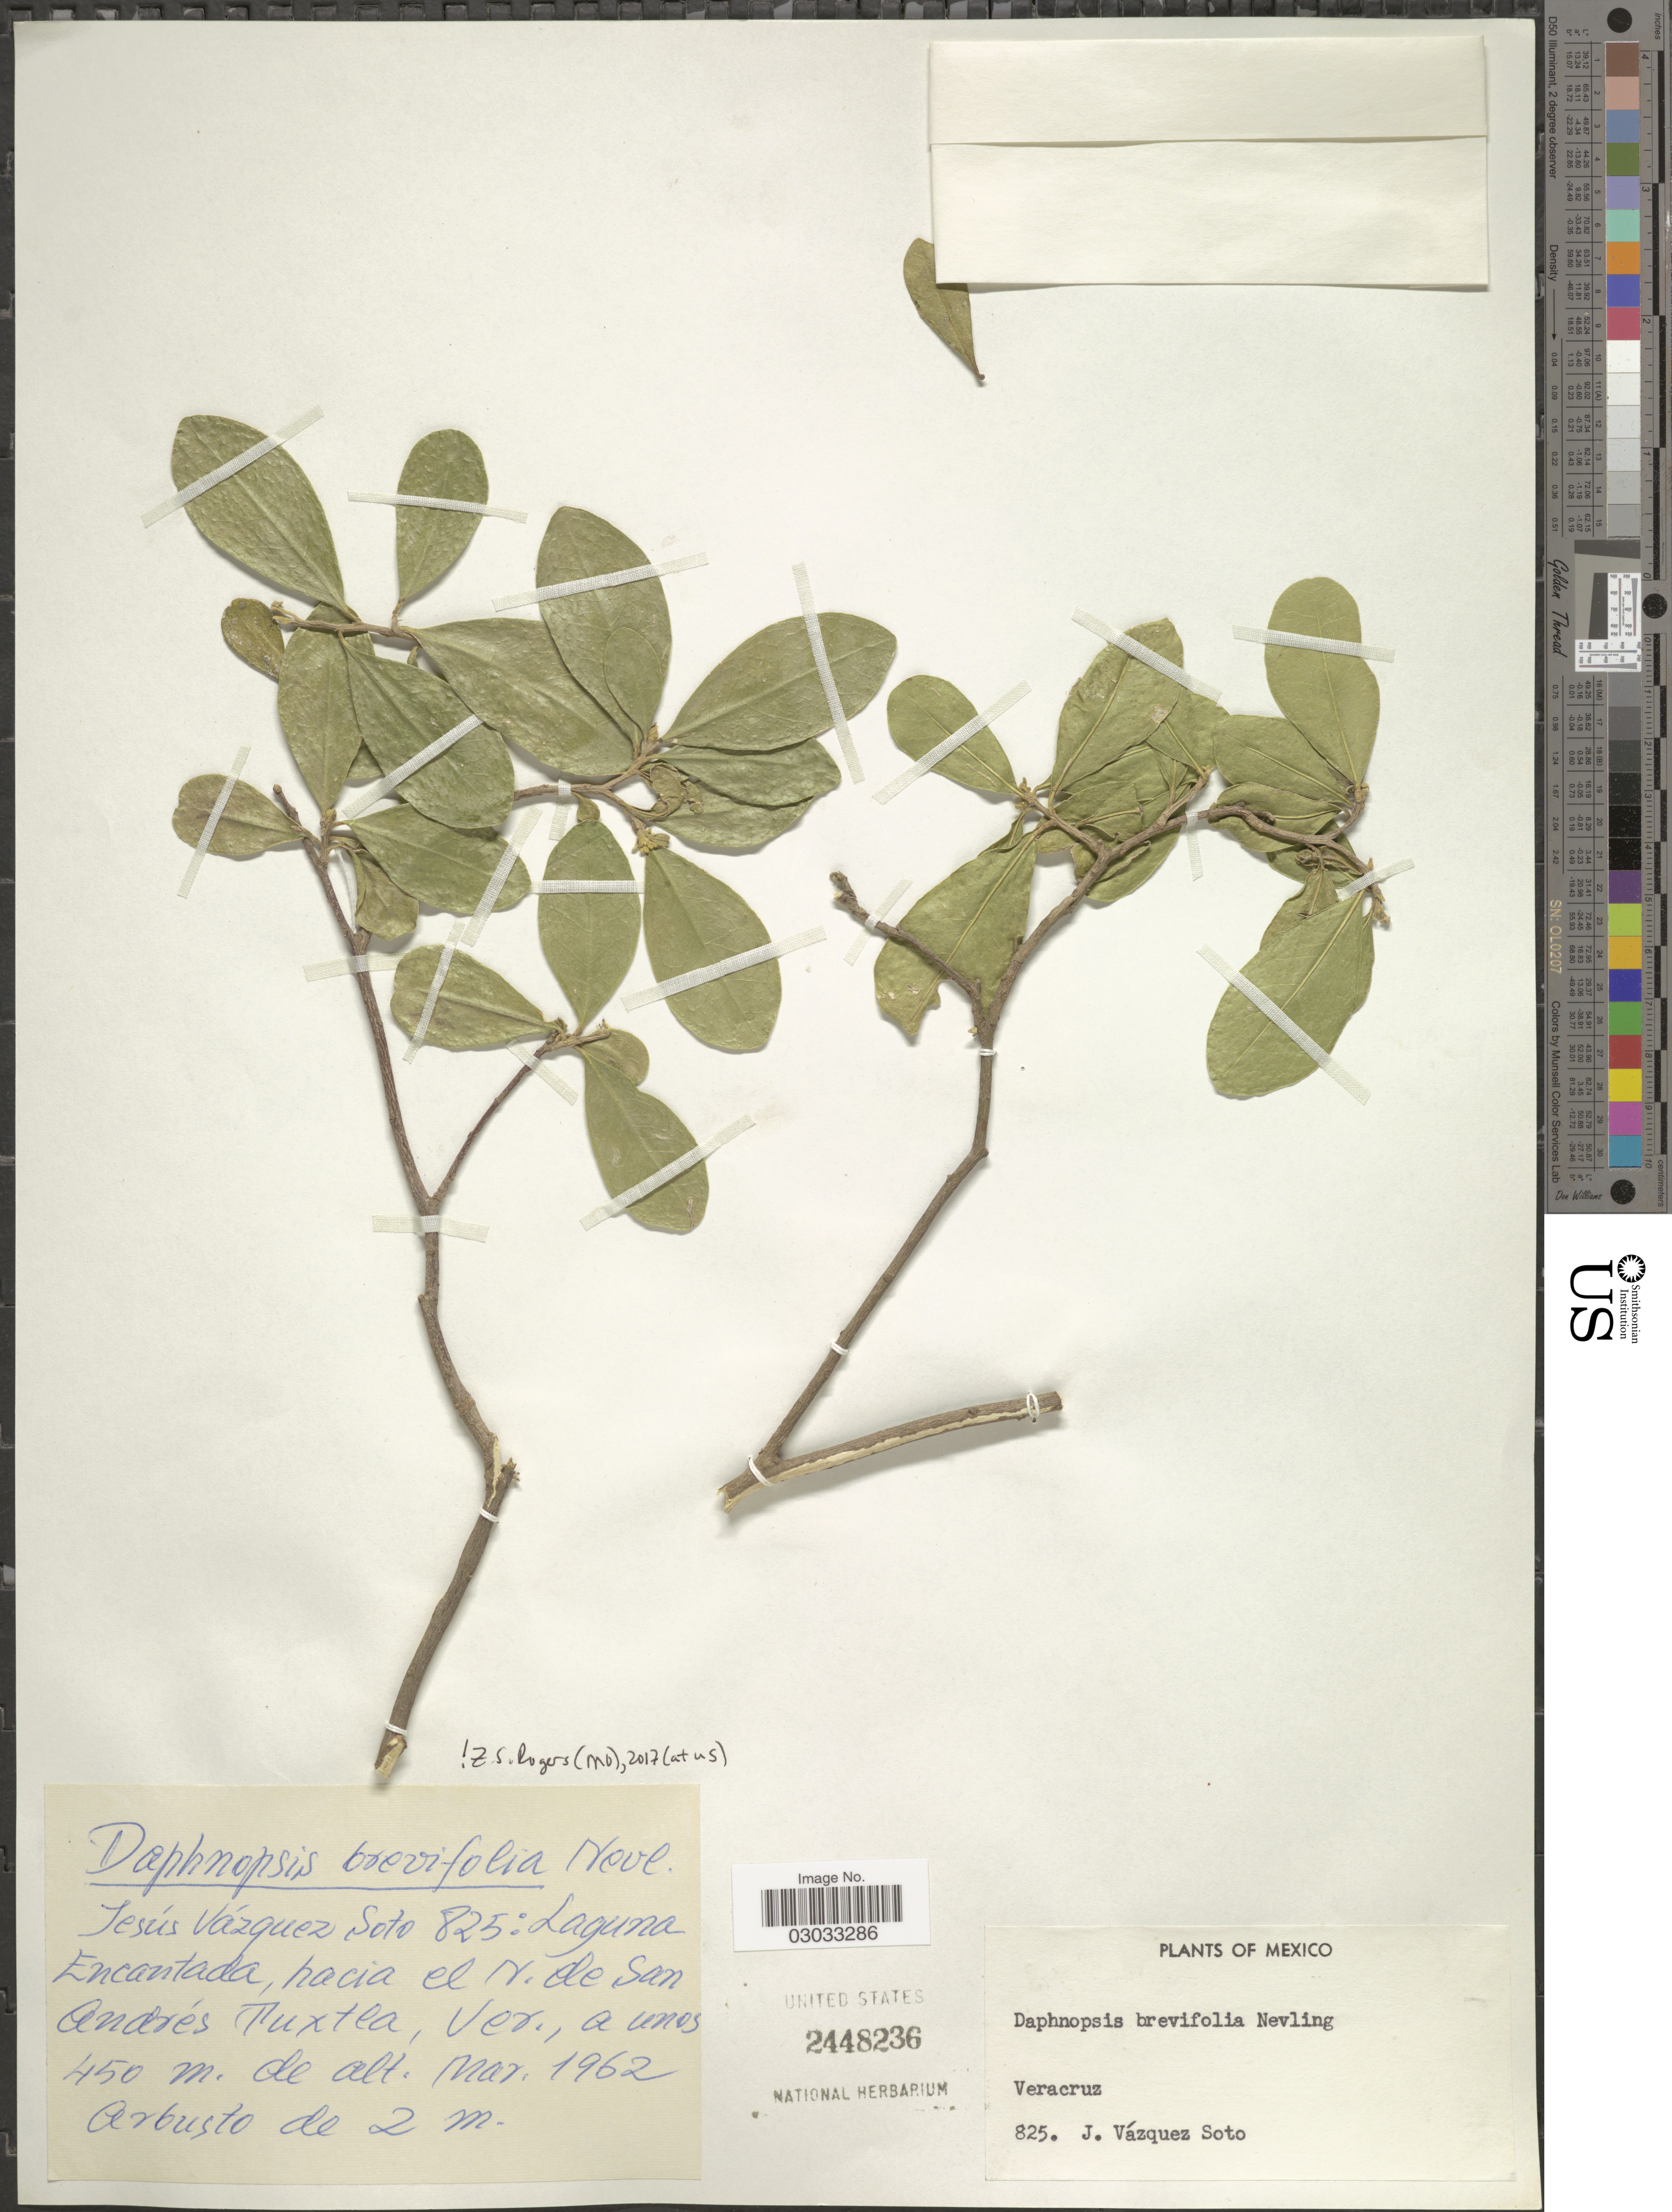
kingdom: Plantae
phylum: Tracheophyta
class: Magnoliopsida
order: Malvales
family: Thymelaeaceae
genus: Daphnopsis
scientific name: Daphnopsis brevifolia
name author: Nevling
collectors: J. Vázquez Soto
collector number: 825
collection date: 1962-03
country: Mexico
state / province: Veracruz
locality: Veracruz, Laguna Encantada, hacia el N. de San Andrés Tuxtla.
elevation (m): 450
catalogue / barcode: US 2448236